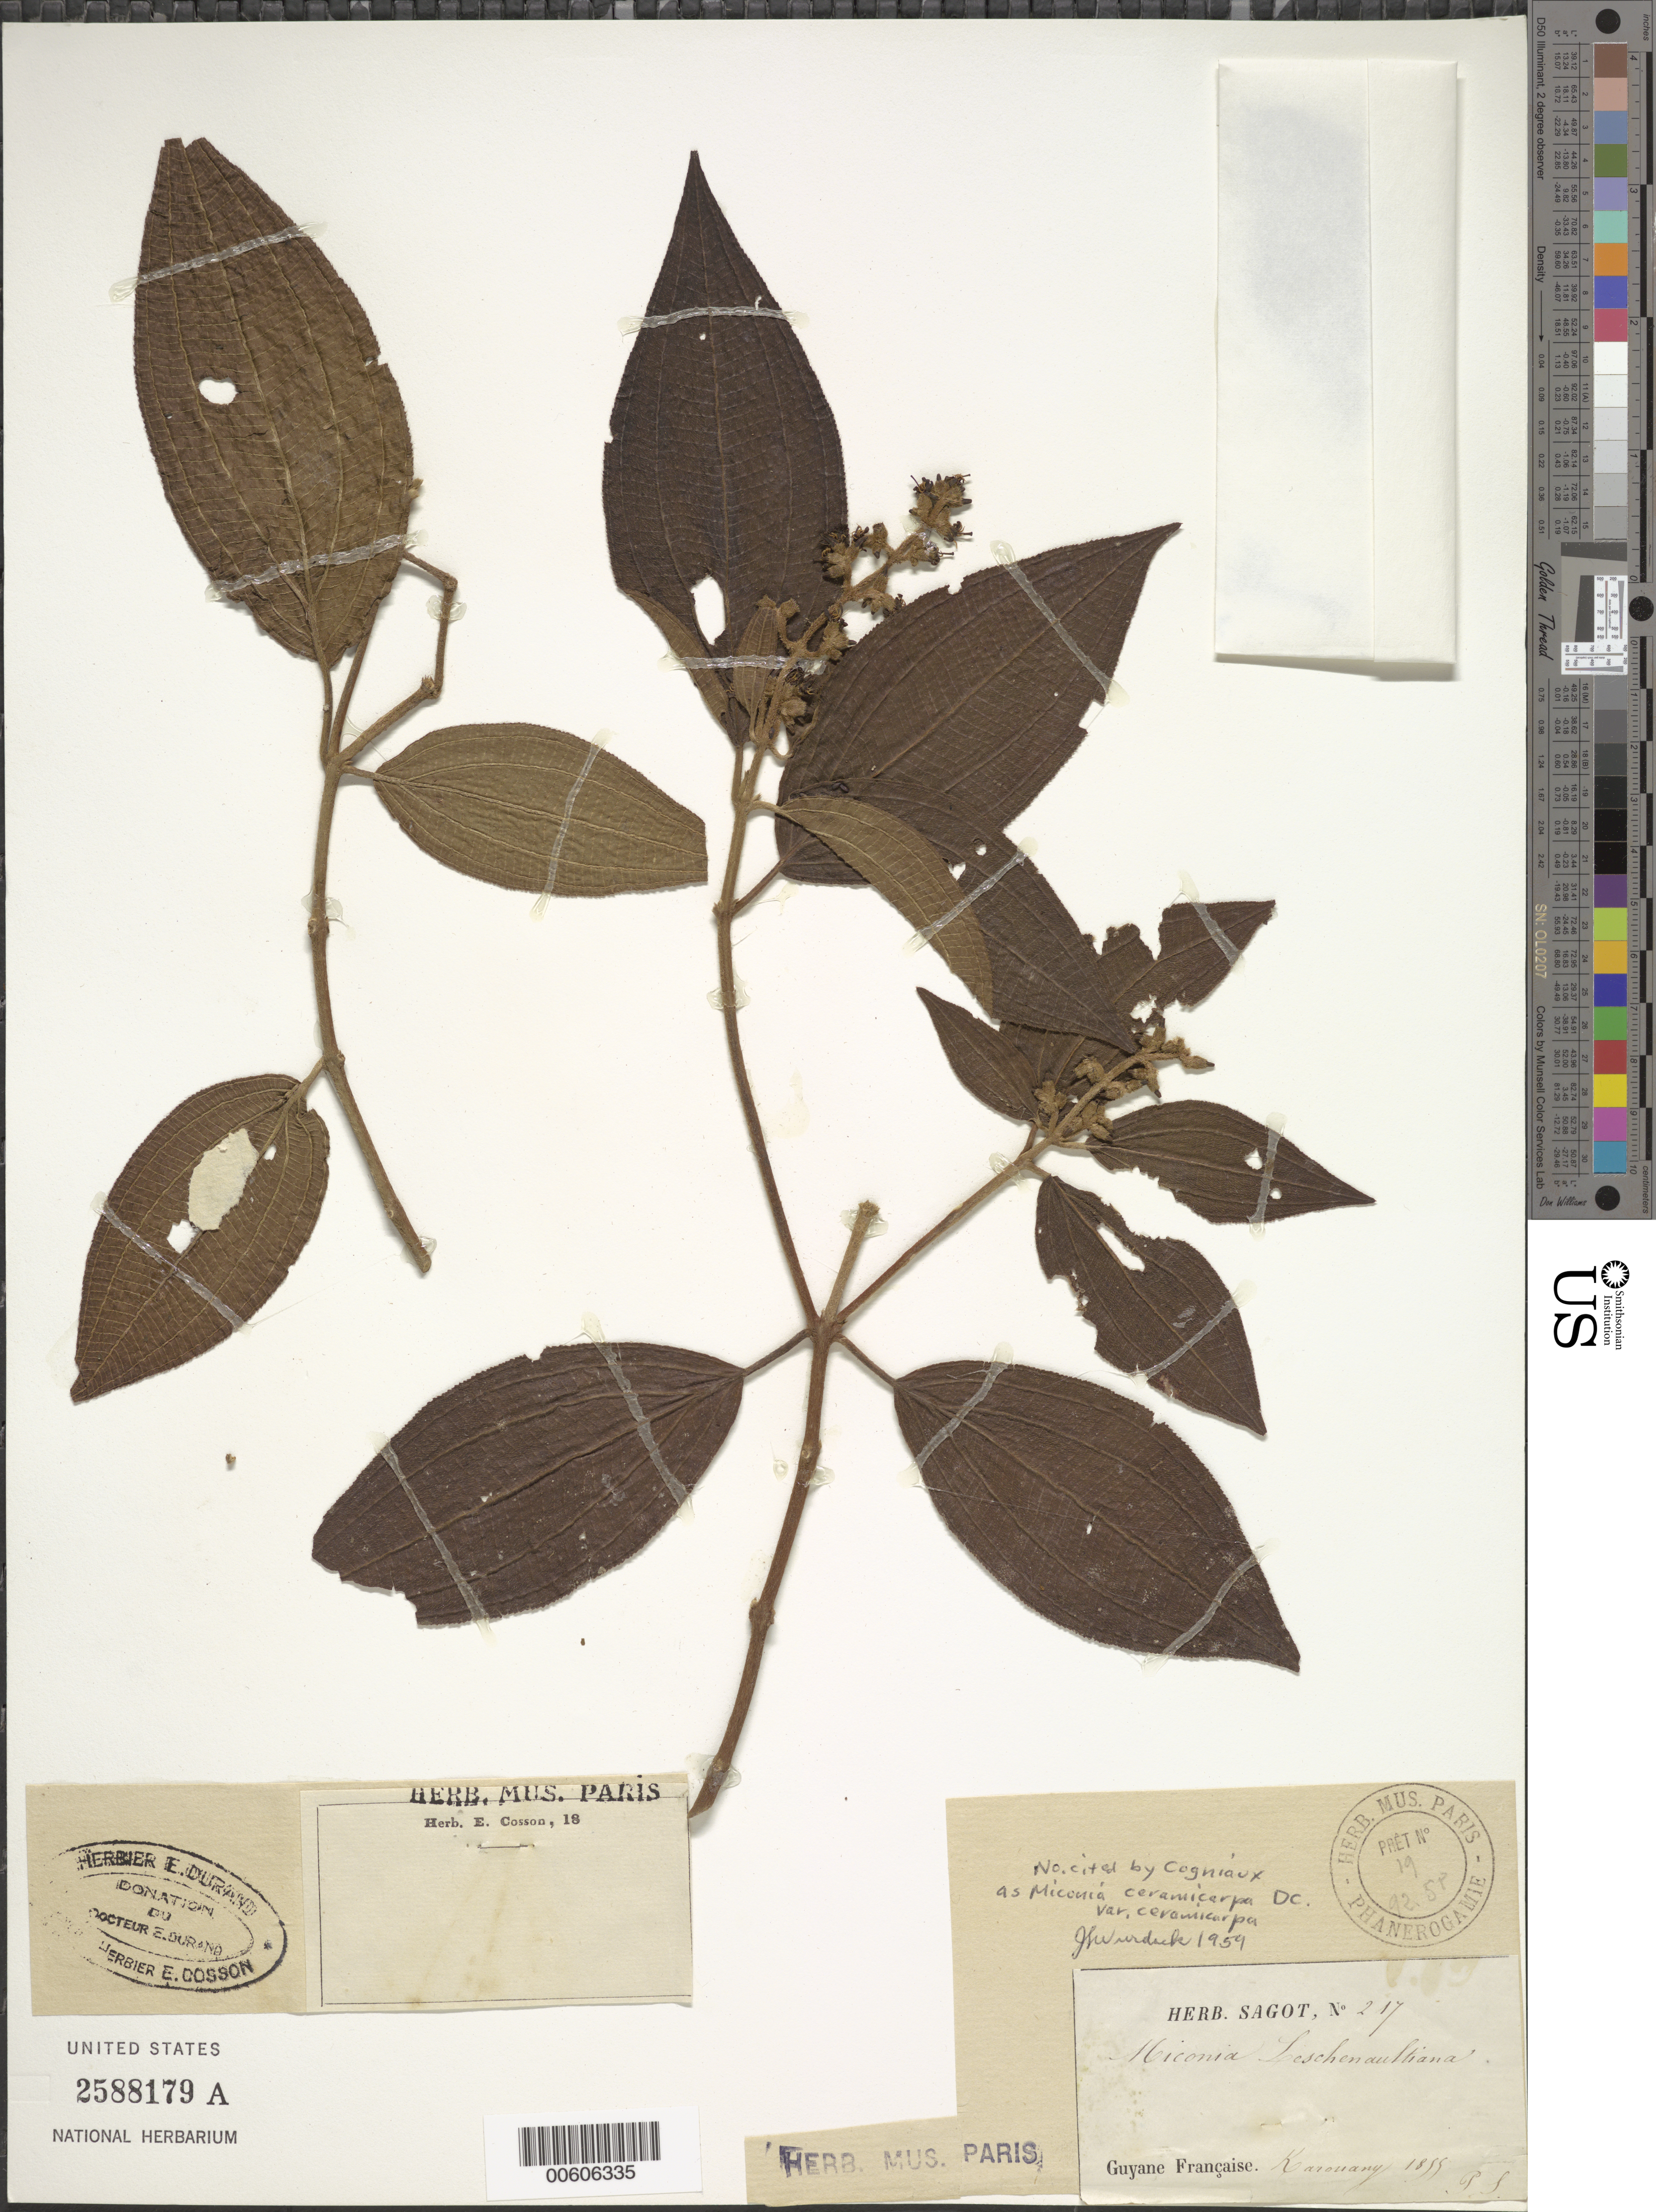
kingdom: Plantae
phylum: Tracheophyta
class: Magnoliopsida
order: Myrtales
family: Melastomataceae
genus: Miconia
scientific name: Miconia ceramicarpa var. ceramicarpa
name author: (DC.) Cogn.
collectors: P. A. Sagot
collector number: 217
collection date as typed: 1855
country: French Guiana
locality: Karouany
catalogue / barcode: US 2588179A